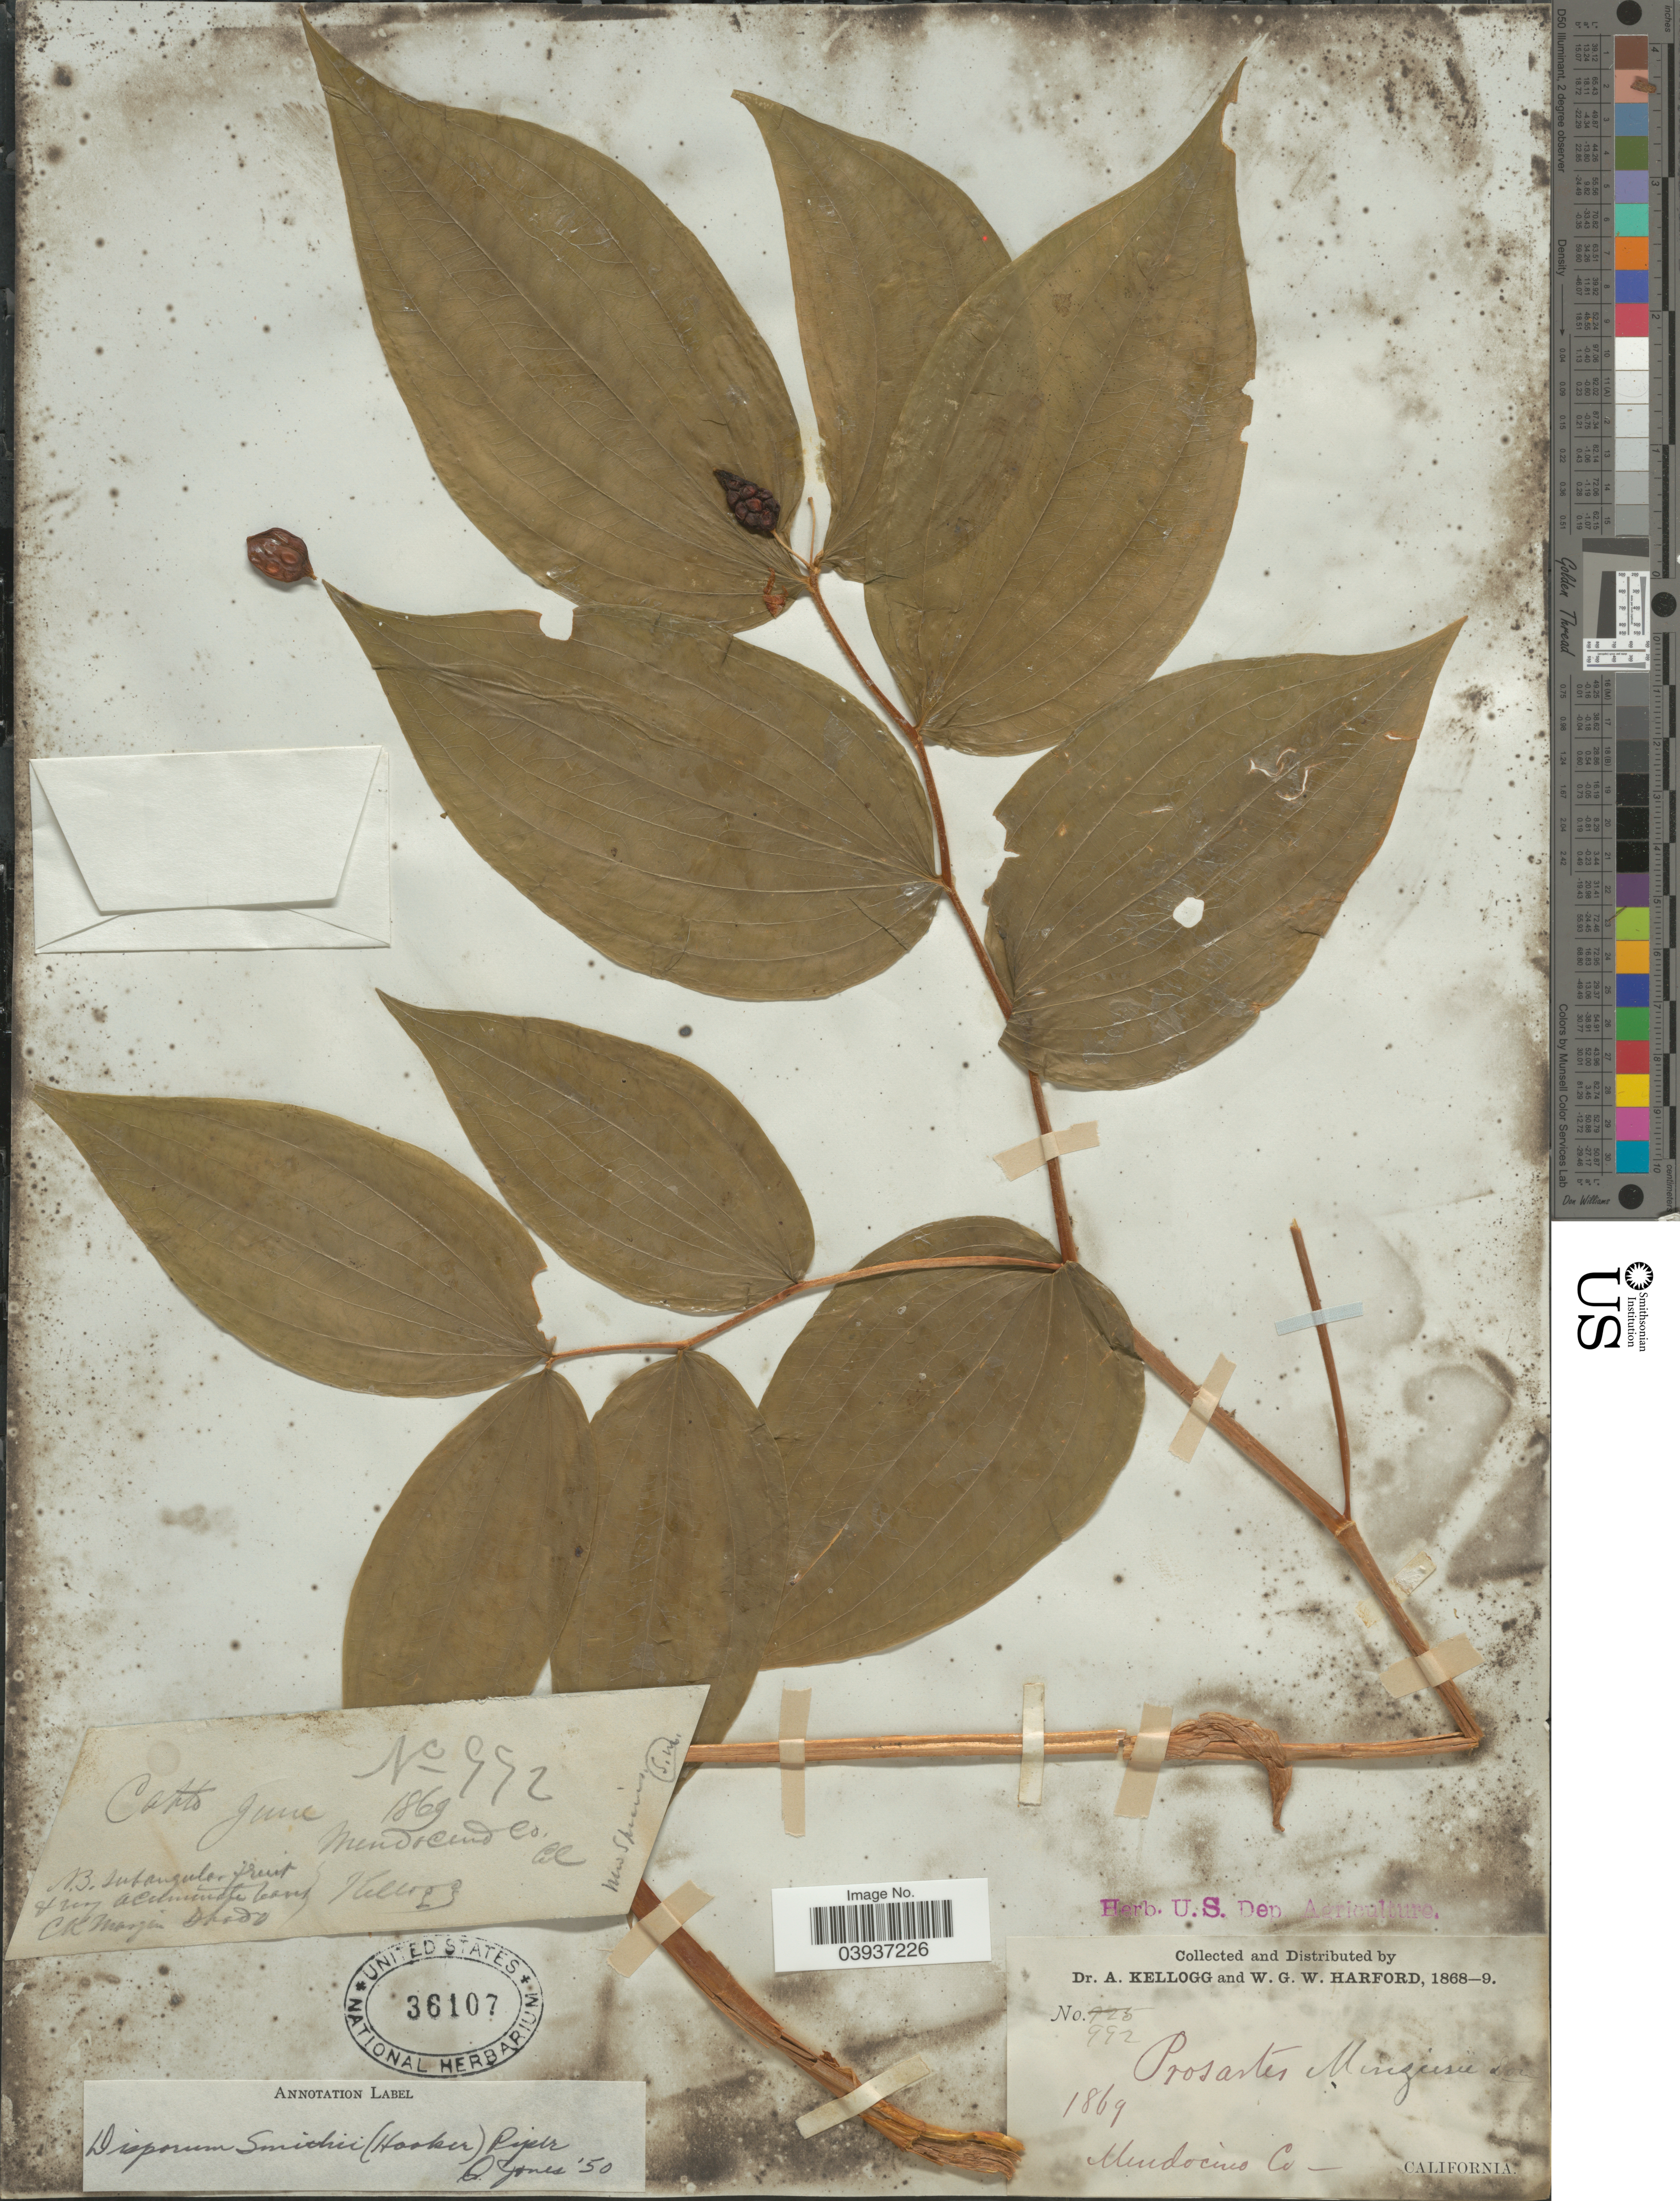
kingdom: Plantae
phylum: Tracheophyta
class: Liliopsida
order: Liliales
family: Colchicaceae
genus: Disporum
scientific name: Disporum smithii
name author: Piper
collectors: A. Kellogg & W. G. W. Harford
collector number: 992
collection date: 1869-06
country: United States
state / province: California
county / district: Mendocino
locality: Mendocino Co.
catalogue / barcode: US 36107